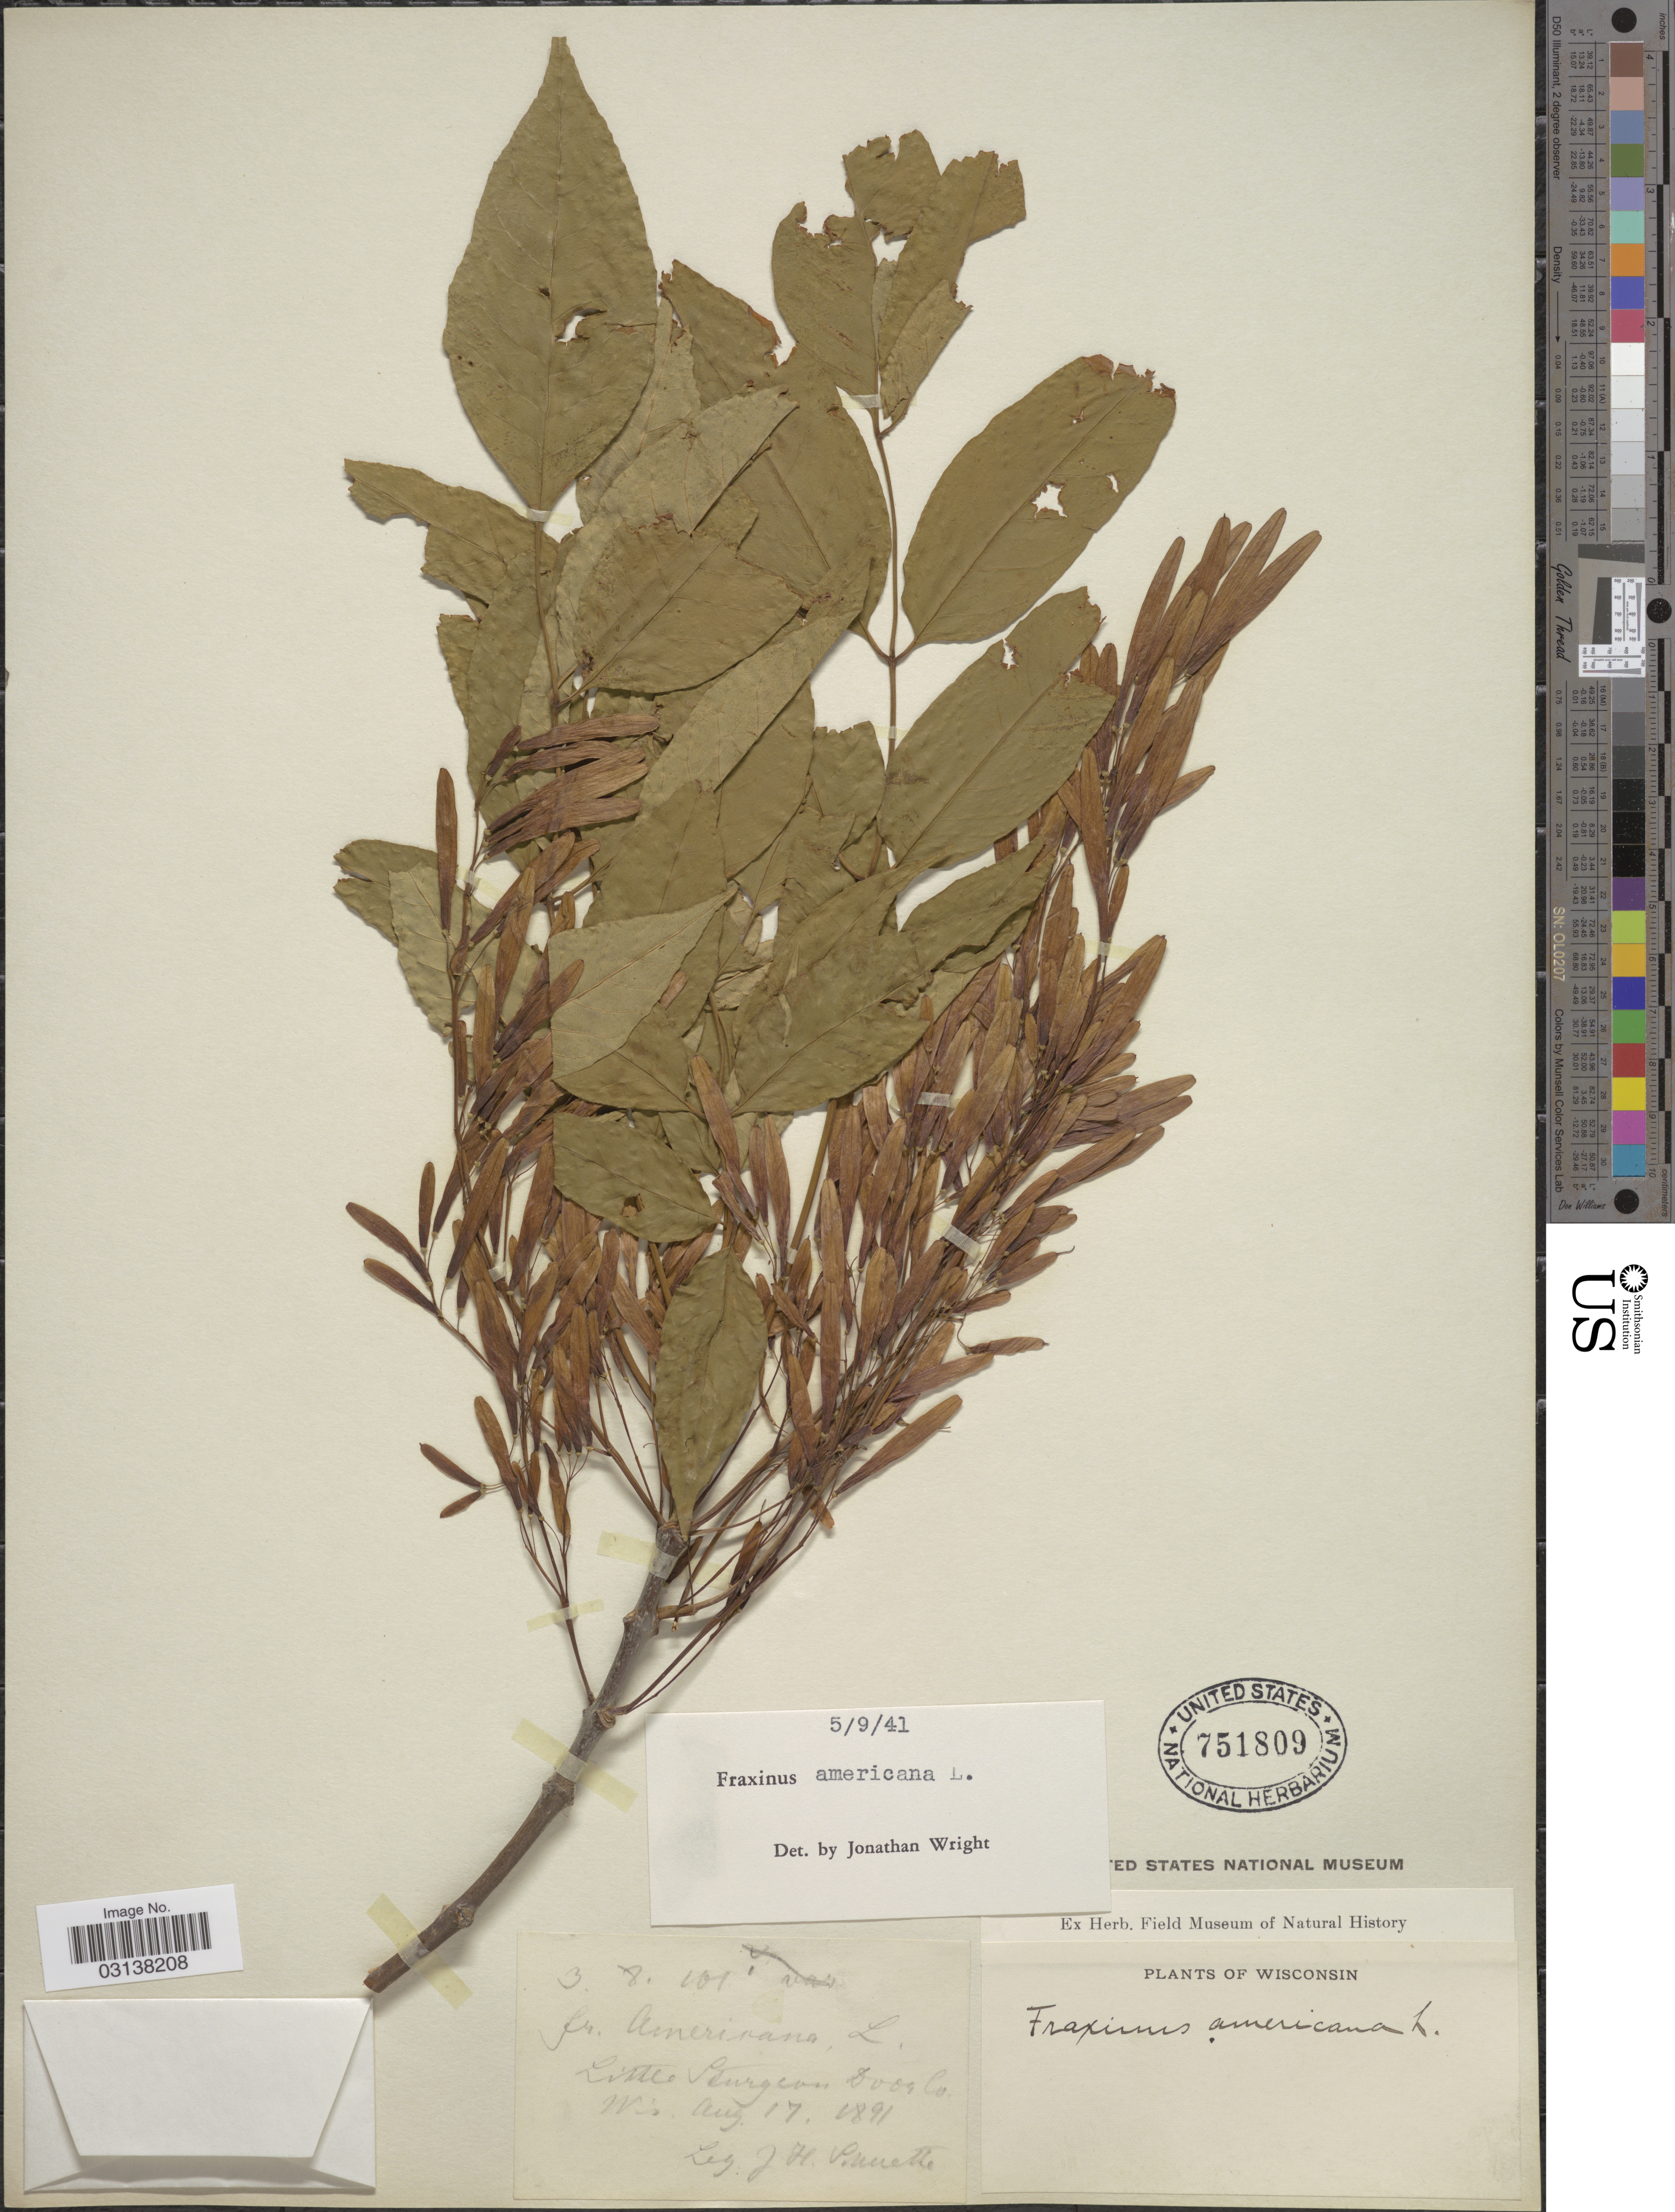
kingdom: Plantae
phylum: Tracheophyta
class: Magnoliopsida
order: Lamiales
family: Oleaceae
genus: Fraxinus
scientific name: Fraxinus americana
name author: L.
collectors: J. H. Schuette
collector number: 3.8.101?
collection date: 1891-08-17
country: United States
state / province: Wisconsin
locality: Little Sturgeon, Door Co.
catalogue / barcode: US 751809